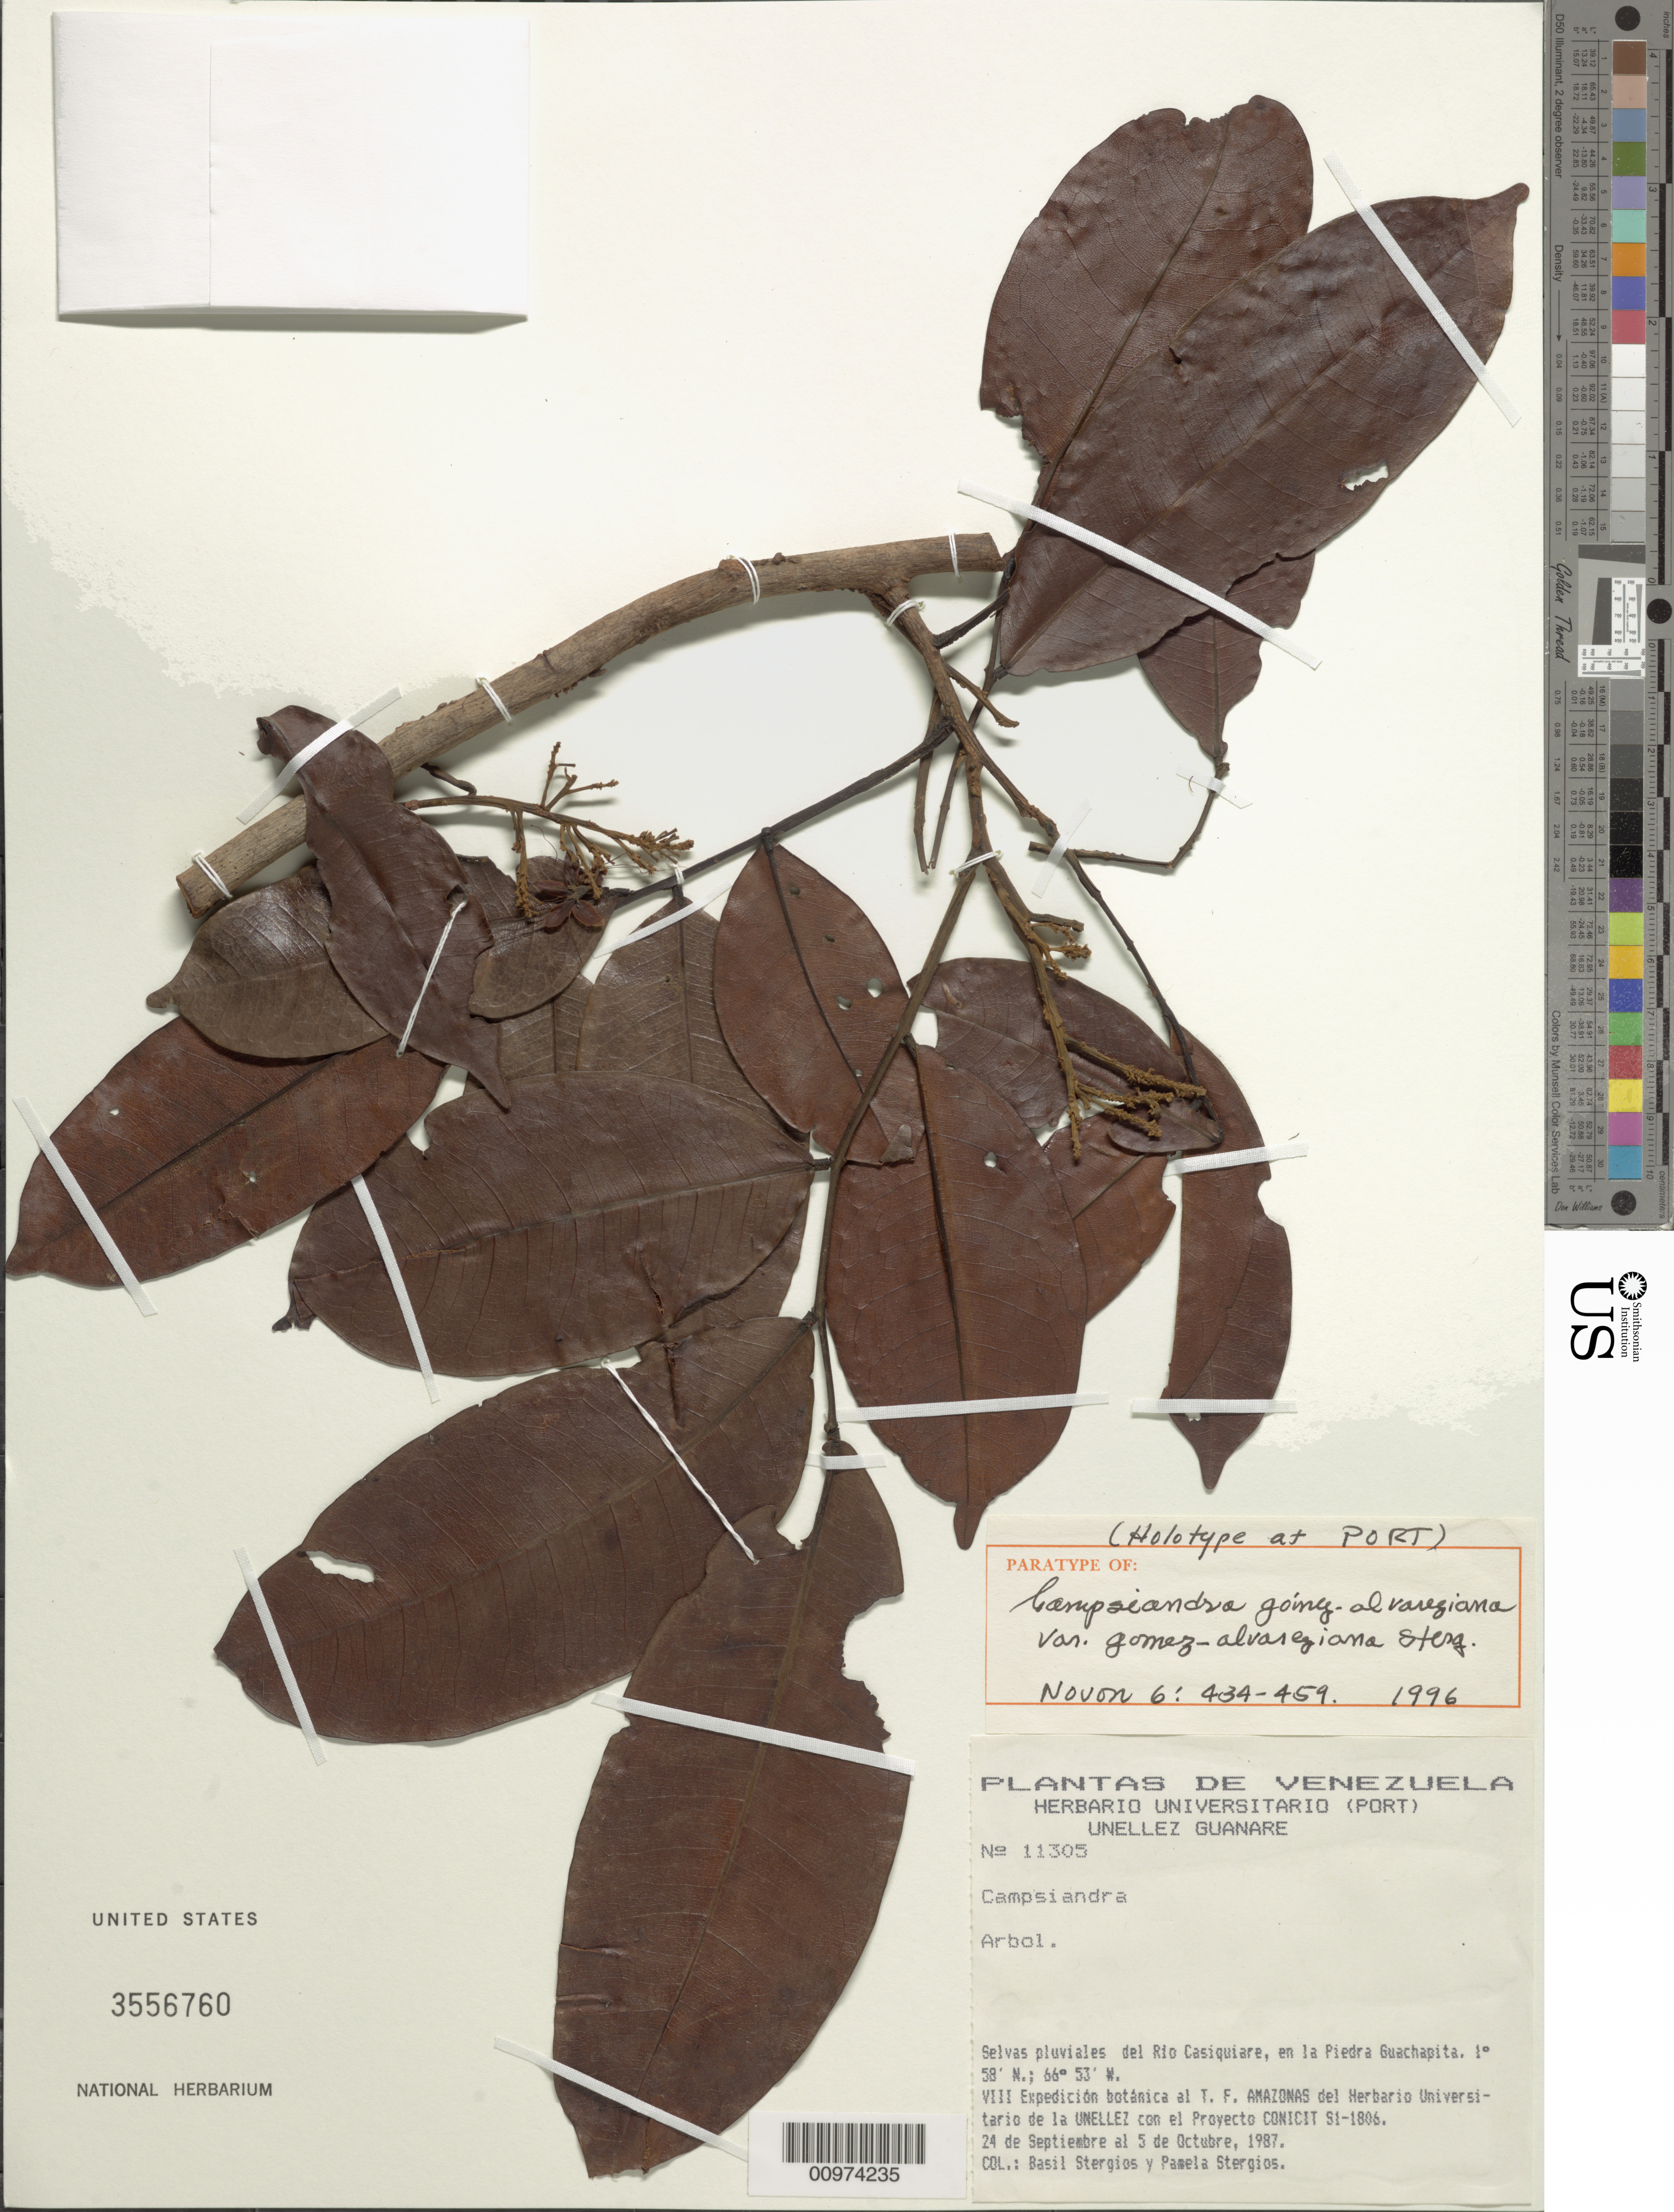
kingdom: Plantae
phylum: Tracheophyta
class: Magnoliopsida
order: Fabales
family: Fabaceae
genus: Campsiandra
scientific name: Campsiandra gomez-alvareziana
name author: Stergios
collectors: B. G. Stergios & P. Stergios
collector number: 11305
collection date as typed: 24-Sep-87 to 5-Oct-87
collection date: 1987-09-24/1987-10-05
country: Venezuela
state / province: Amazonas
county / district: Río Negro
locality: Rio Casiquiare, en la Piedra Guachapita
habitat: Selvas pluviales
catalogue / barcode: US 3556760